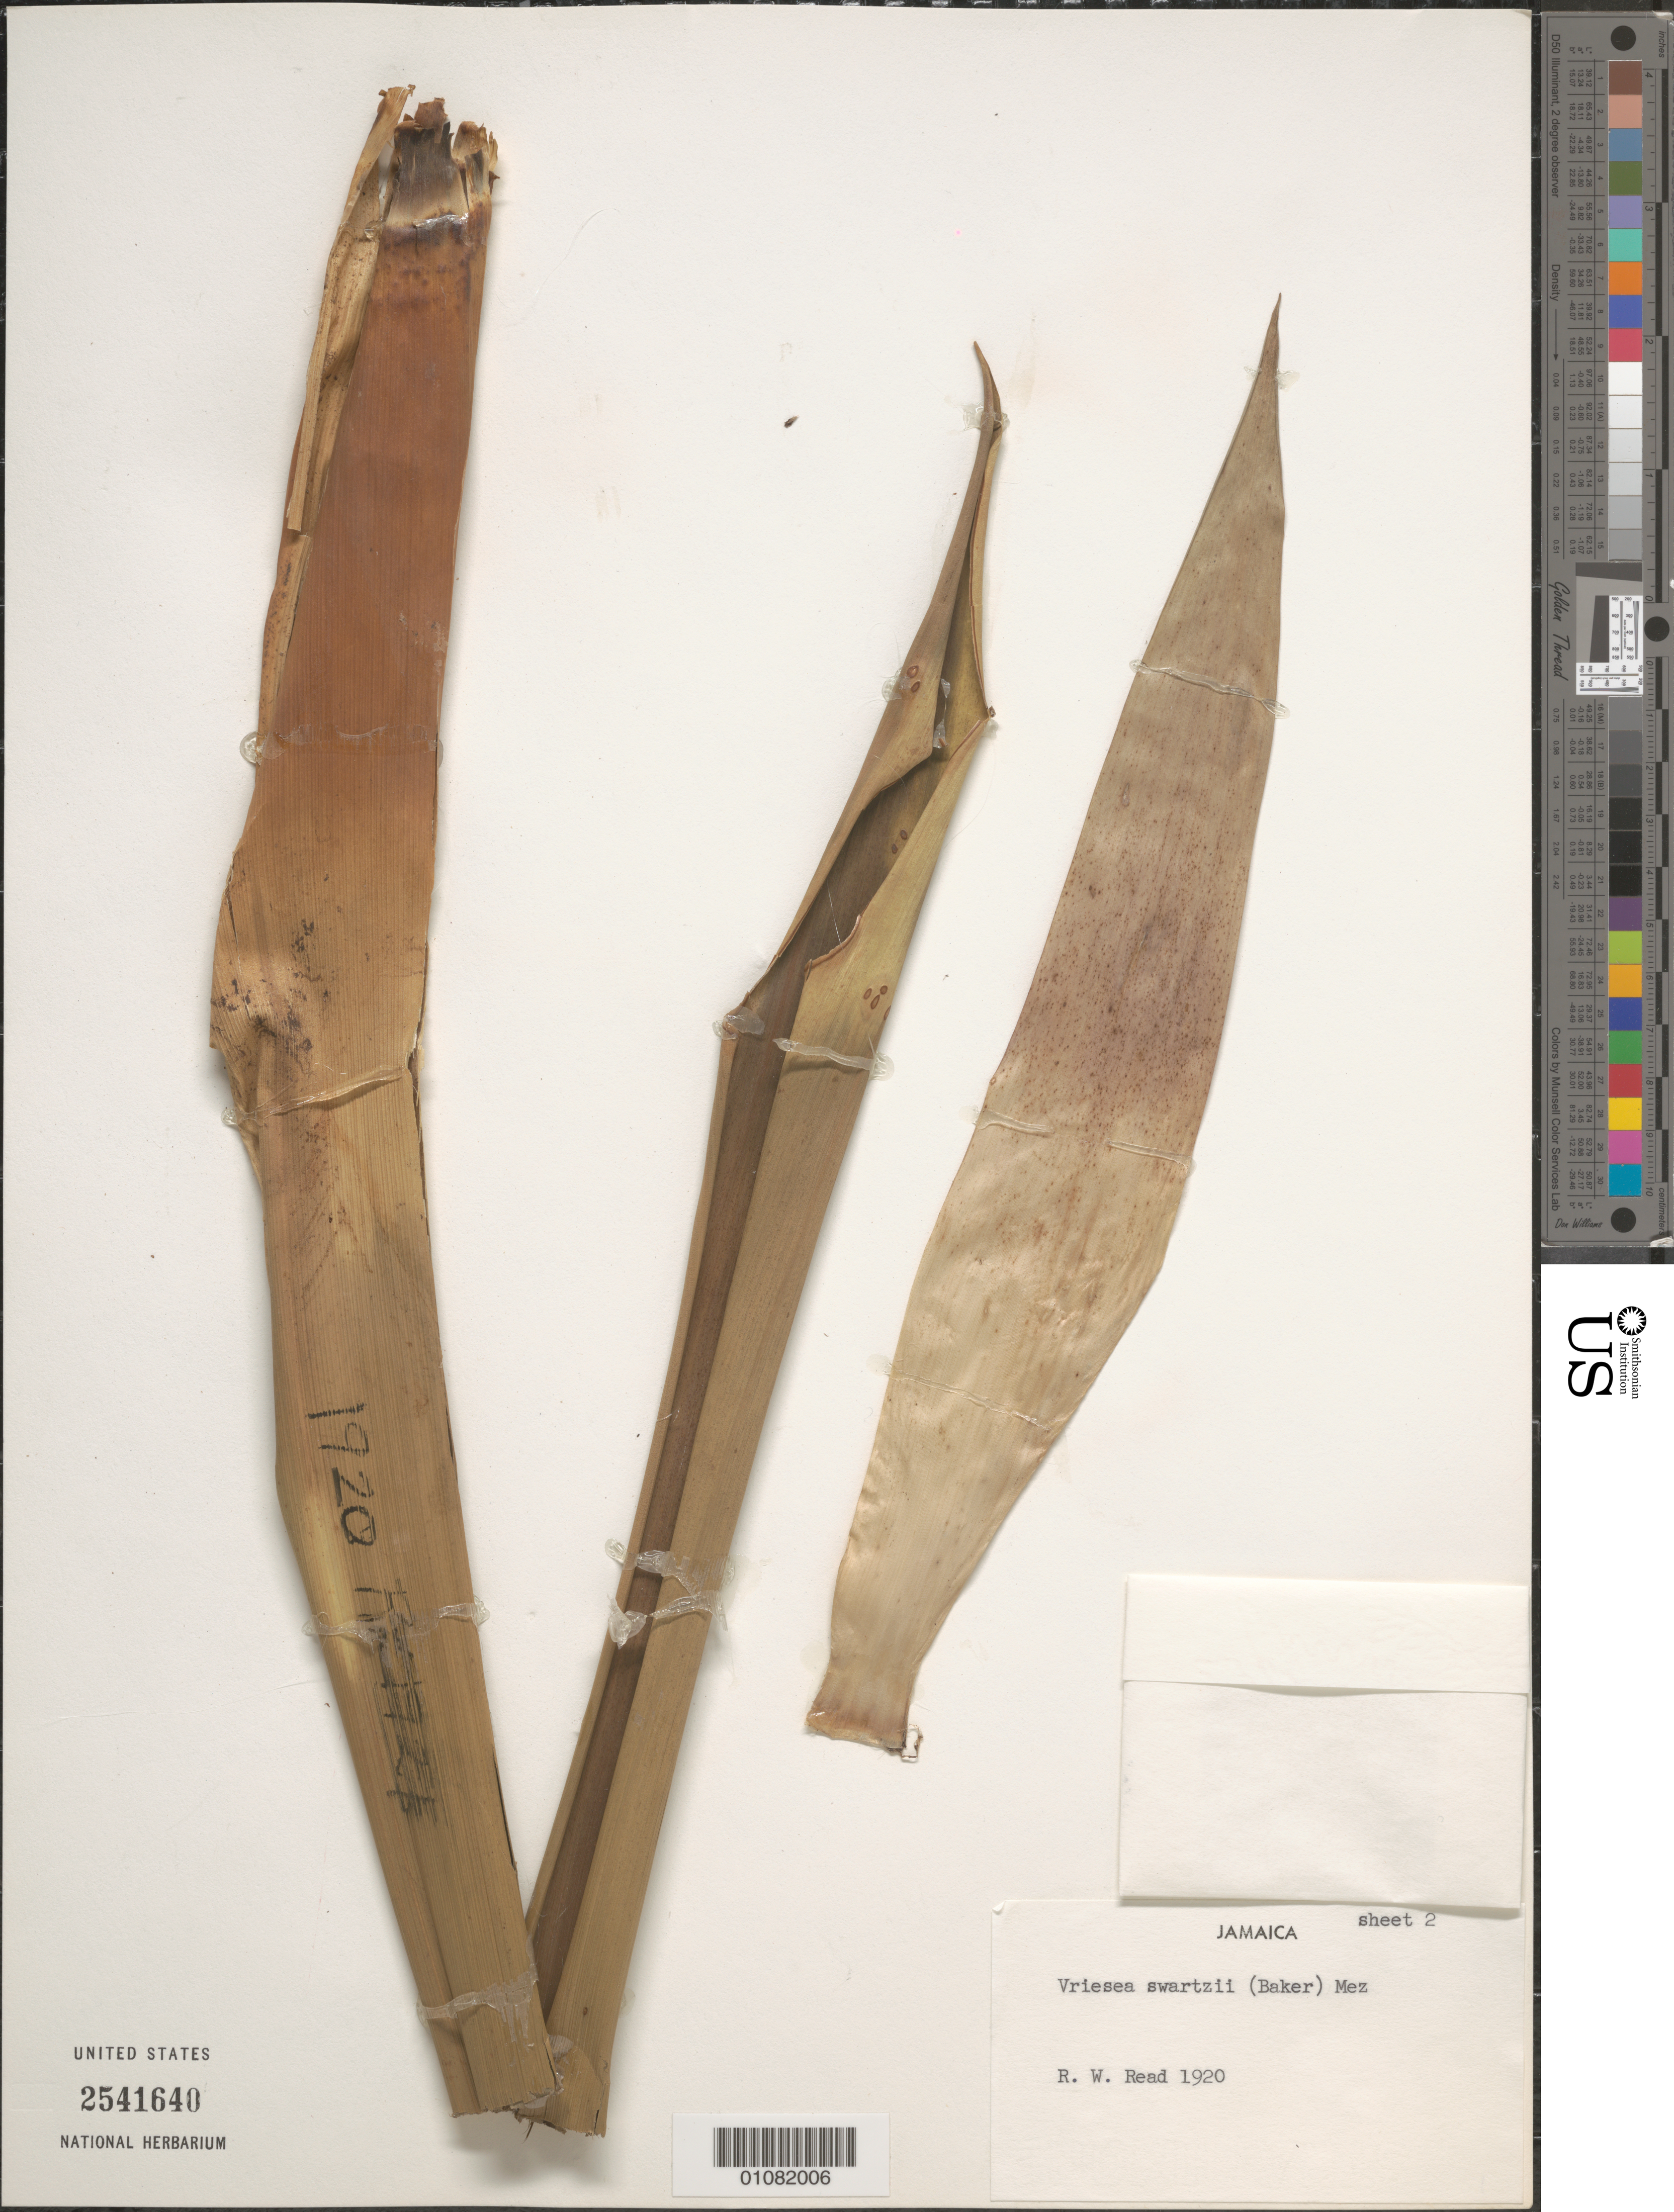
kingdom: Plantae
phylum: Tracheophyta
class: Liliopsida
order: Poales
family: Bromeliaceae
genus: Vriesea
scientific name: Vriesea swartzii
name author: (Baker) Mez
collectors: R. W. Read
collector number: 1920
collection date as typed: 26 May 1960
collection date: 1960-05-26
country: Jamaica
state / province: Trelawny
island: Jamaica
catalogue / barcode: US 2541640